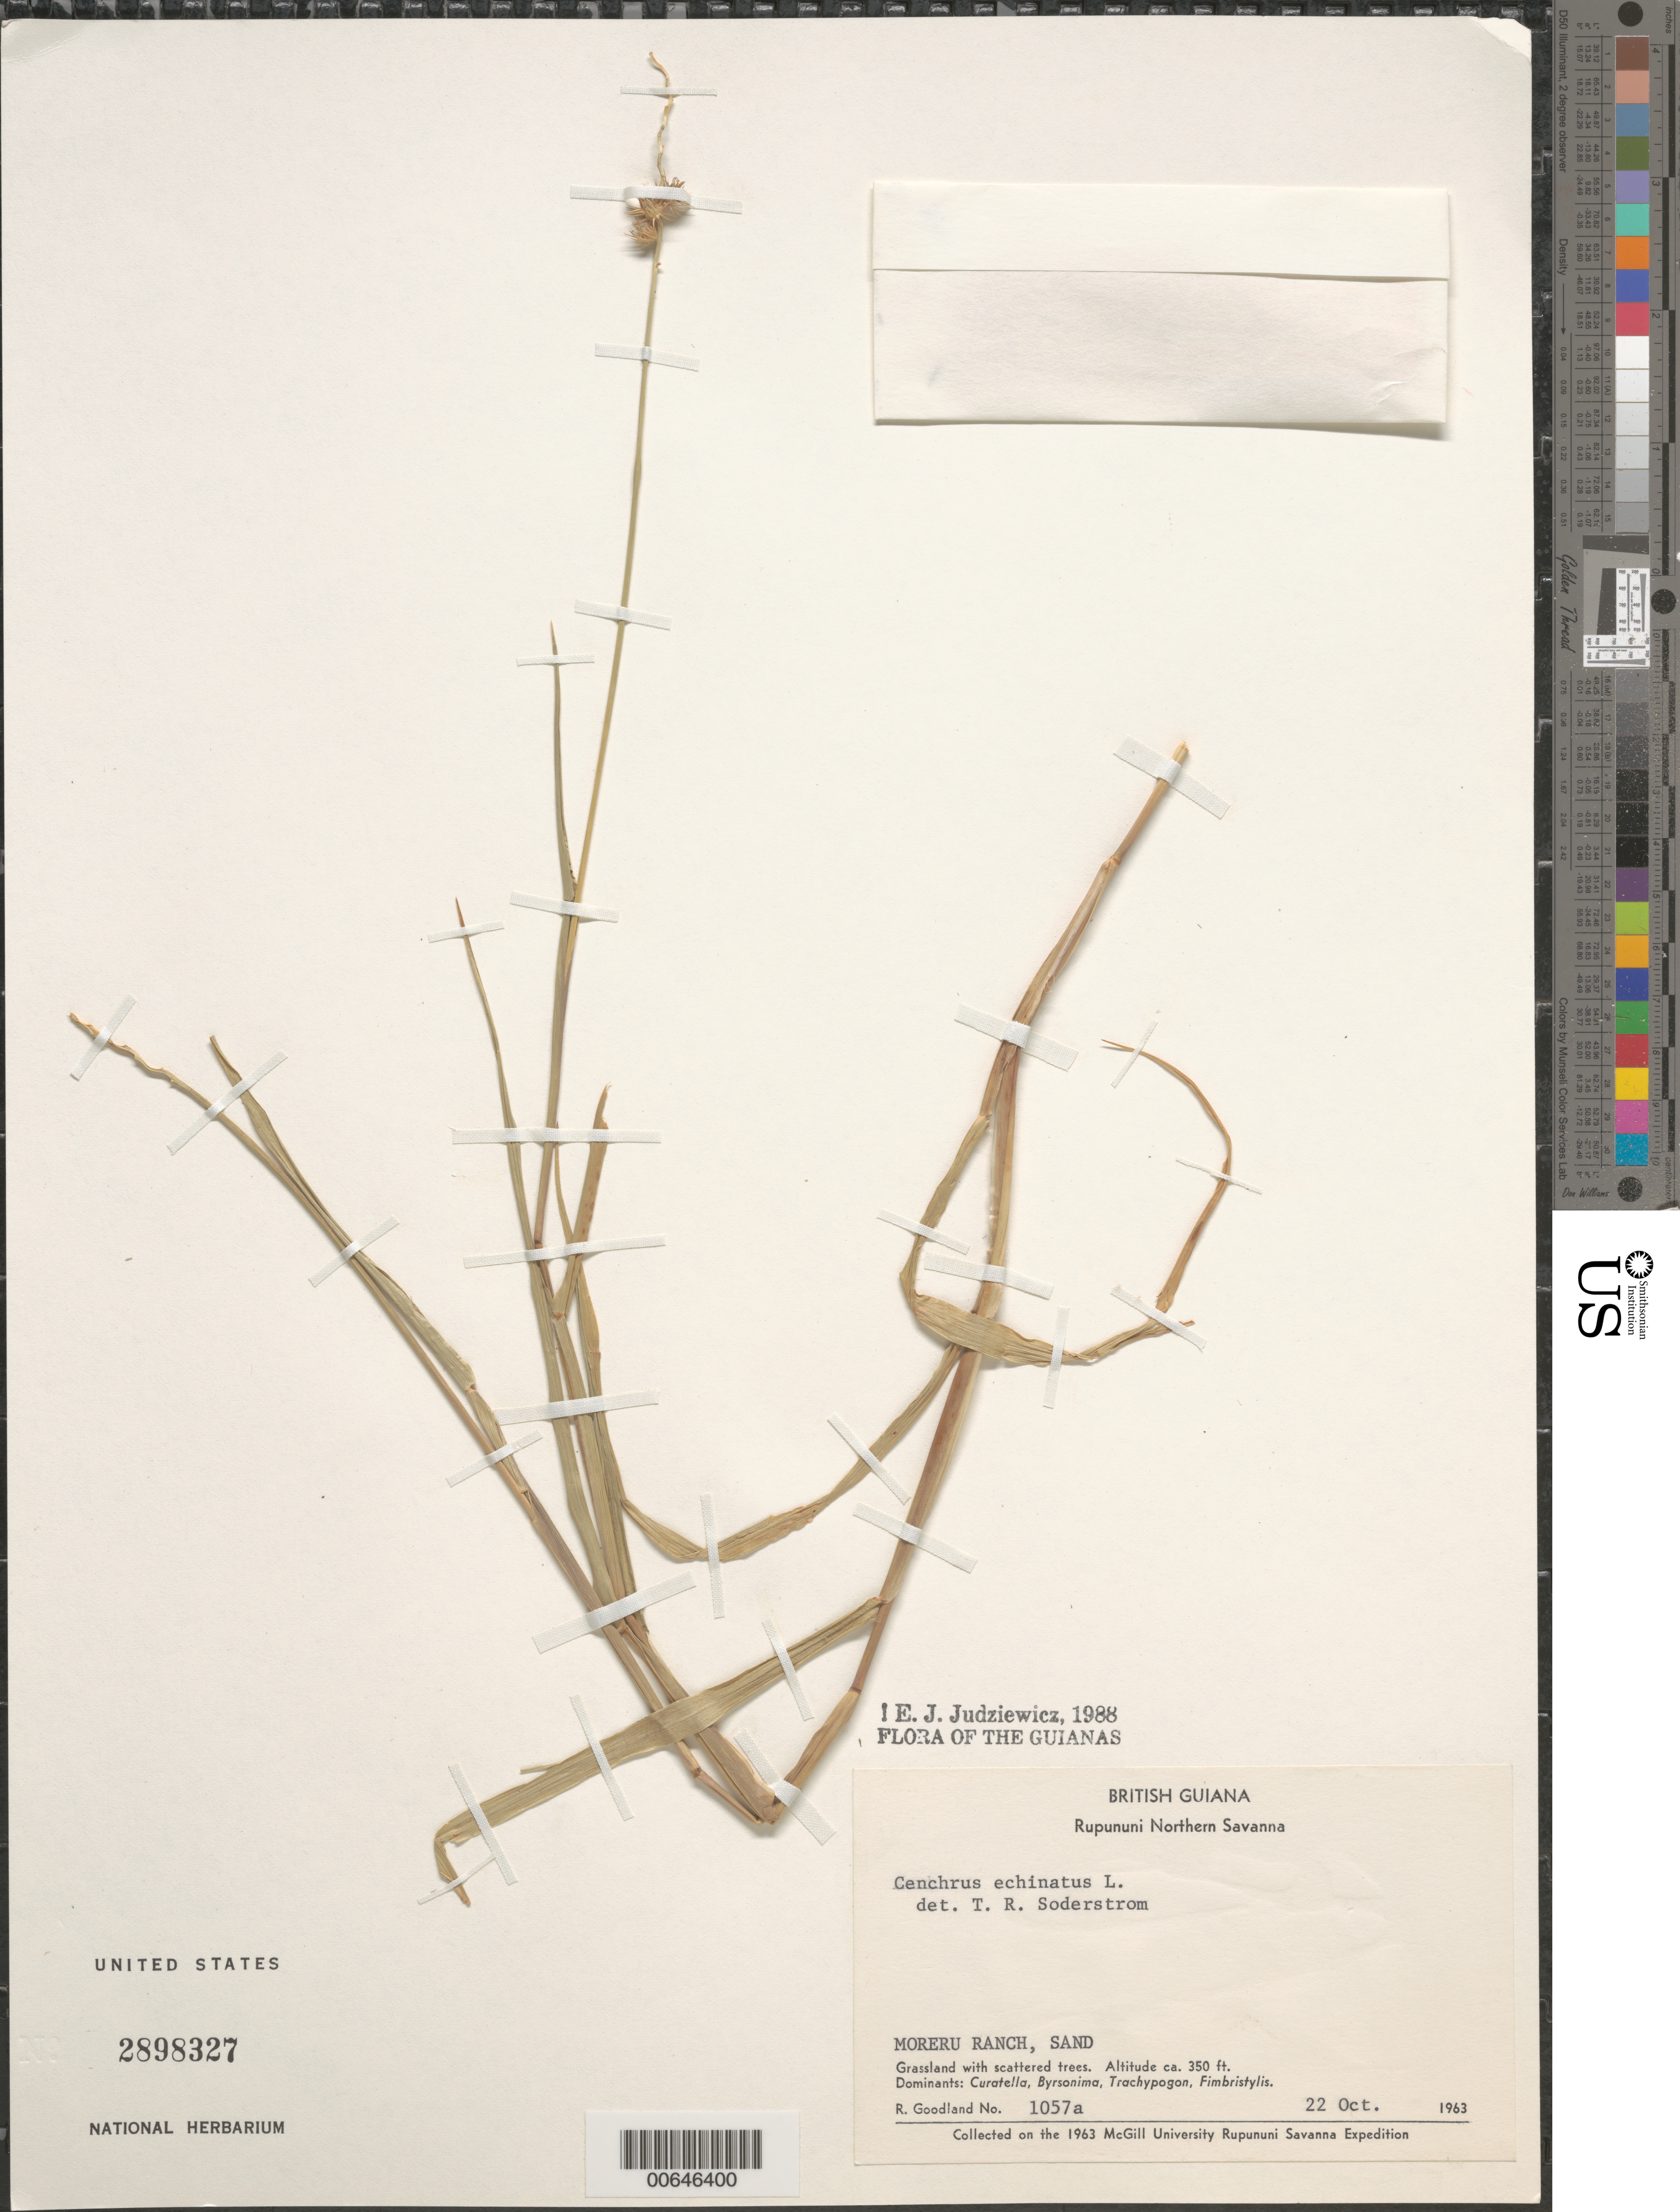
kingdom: Plantae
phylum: Tracheophyta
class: Liliopsida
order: Poales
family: Poaceae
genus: Cenchrus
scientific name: Cenchrus echinatus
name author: L.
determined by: Judziewicz, E. J.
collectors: R. Goodland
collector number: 1057 a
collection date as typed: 22-Oct-63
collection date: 1963-10-22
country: Guyana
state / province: U. Takutu-U. Essequibo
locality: Rupununi Northern Savanna, Moreru Ranch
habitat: Sand. Grassland with scattered trees. Dominants: Curatella, Byrsonima, Trachypogon, Fimbristylis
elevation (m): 107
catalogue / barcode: US 2898327